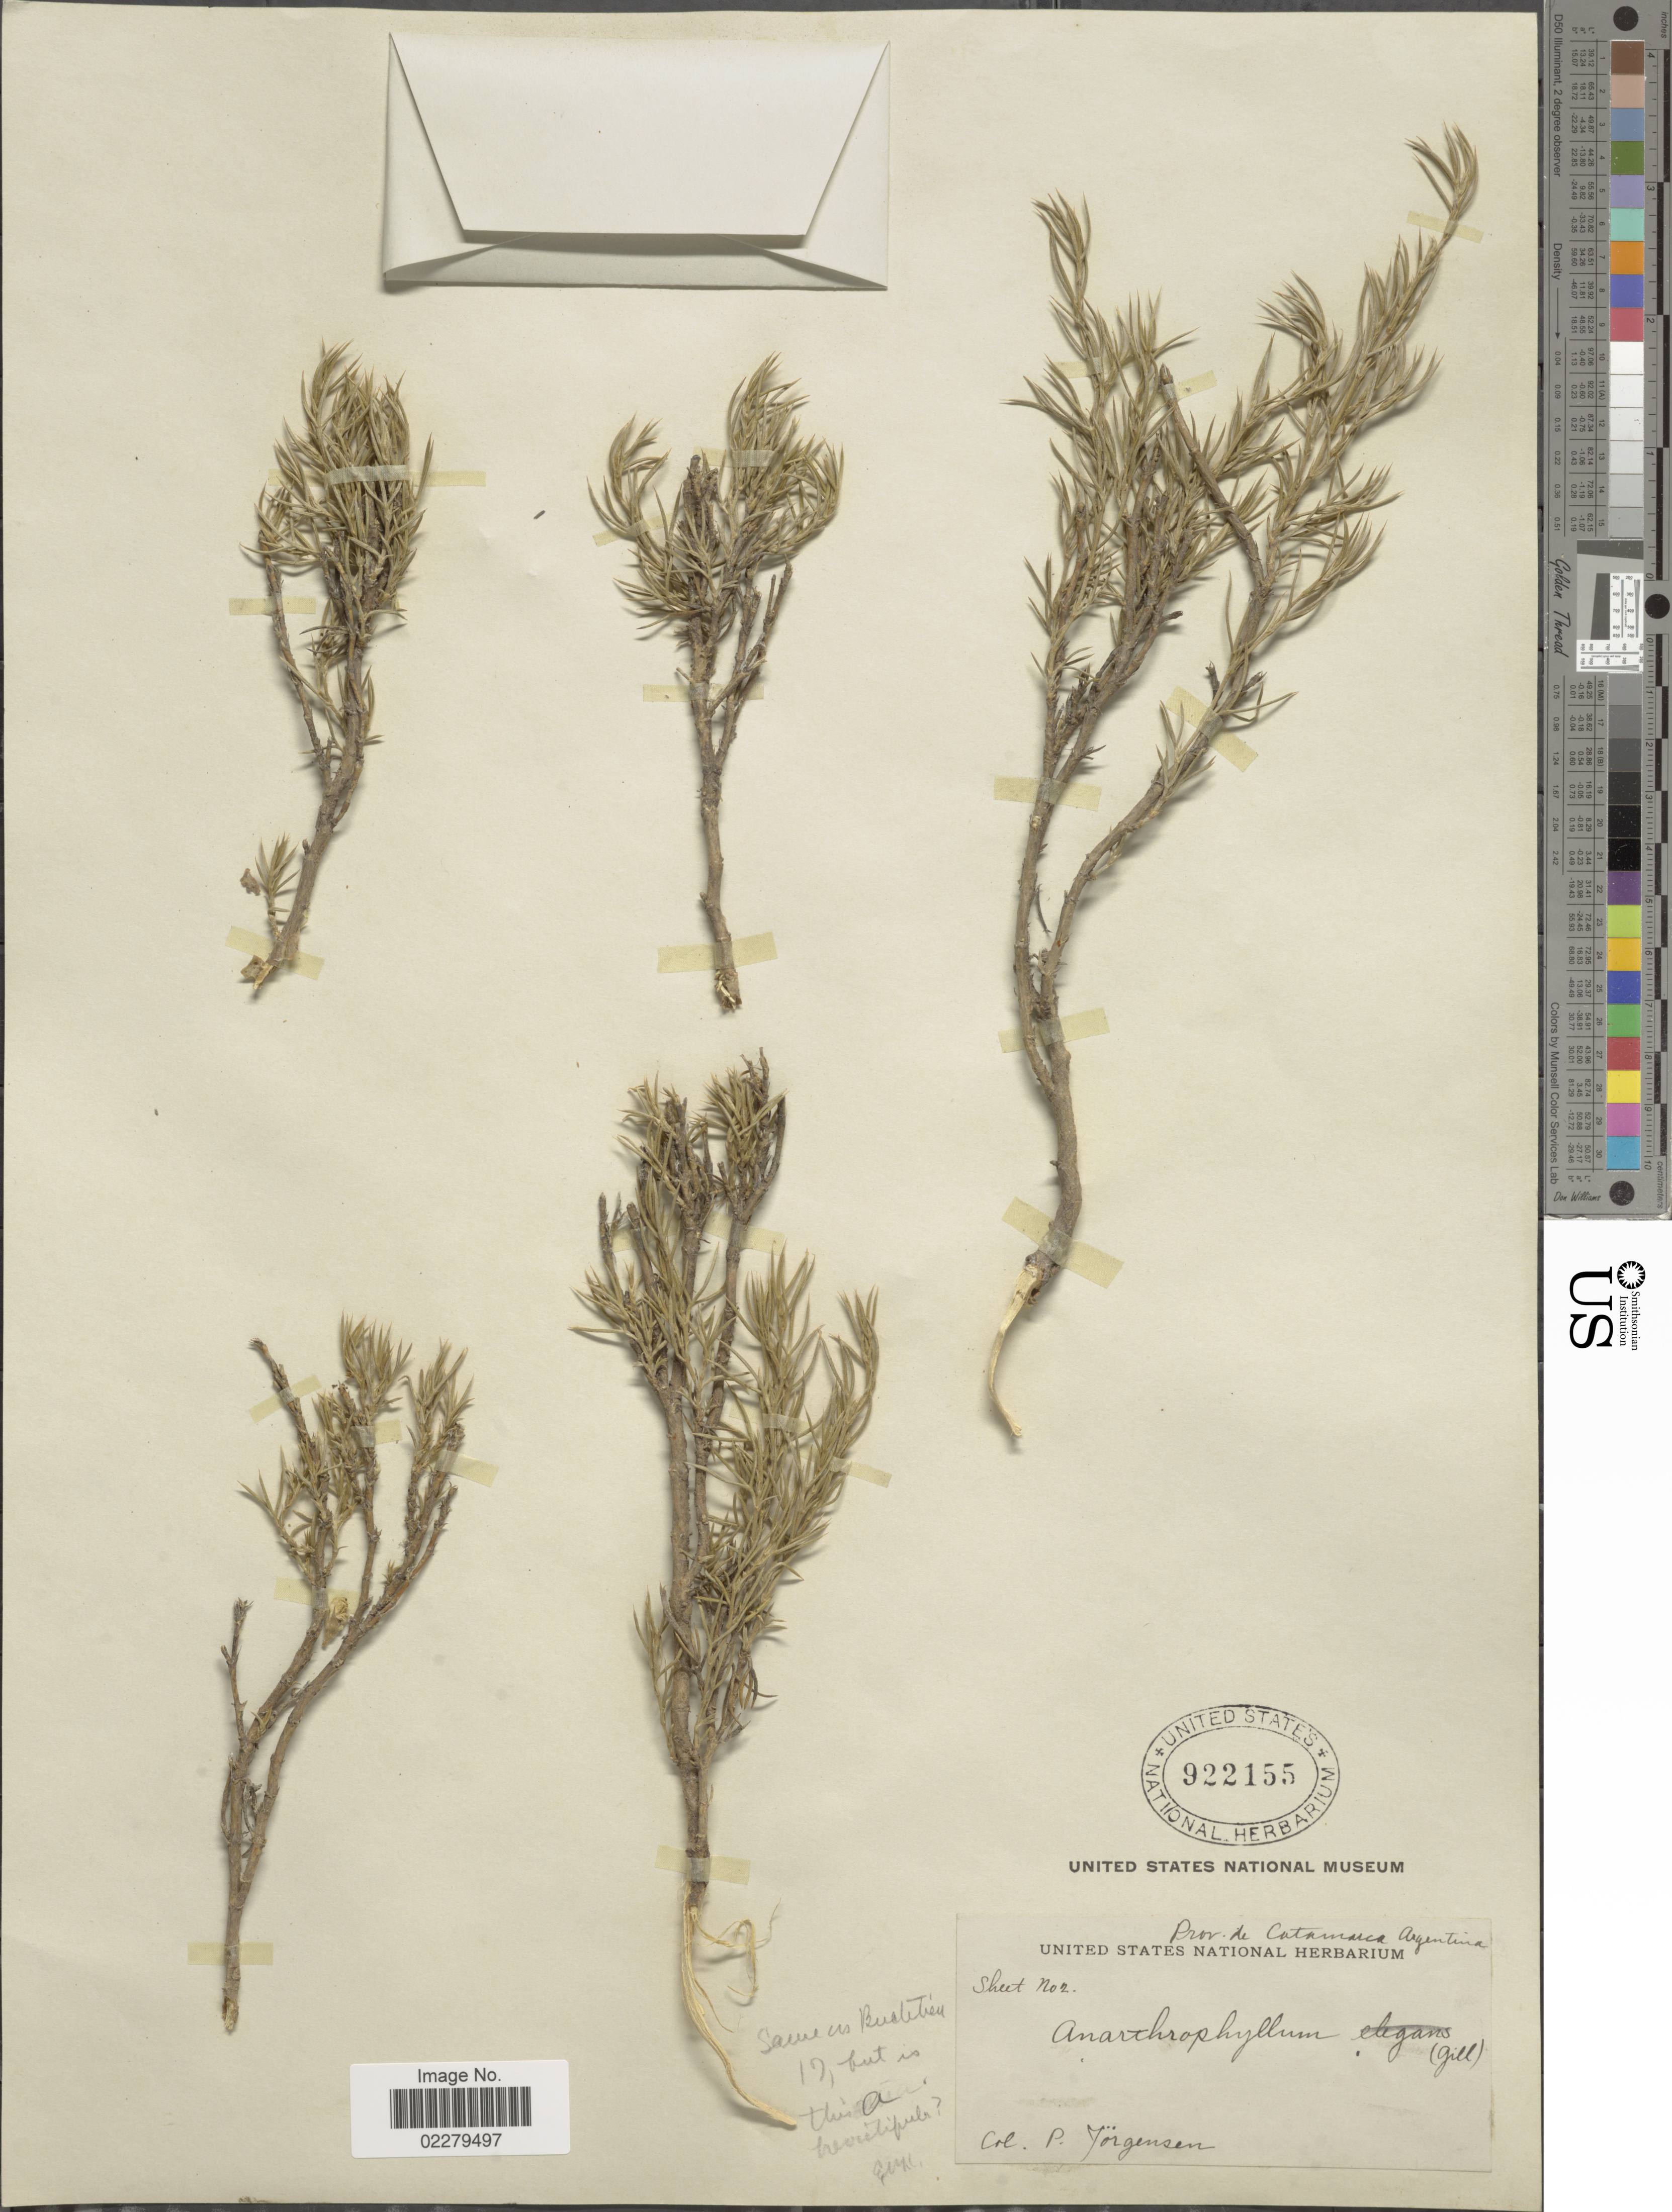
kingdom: Plantae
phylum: Tracheophyta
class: Magnoliopsida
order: Fabales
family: Fabaceae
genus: Anarthrophyllum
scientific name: Anarthrophyllum brevistipula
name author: Phil.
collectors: P. Jörgensen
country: Argentina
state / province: Catamarca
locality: Prov de Catamarca, Argentina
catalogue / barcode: US 922155